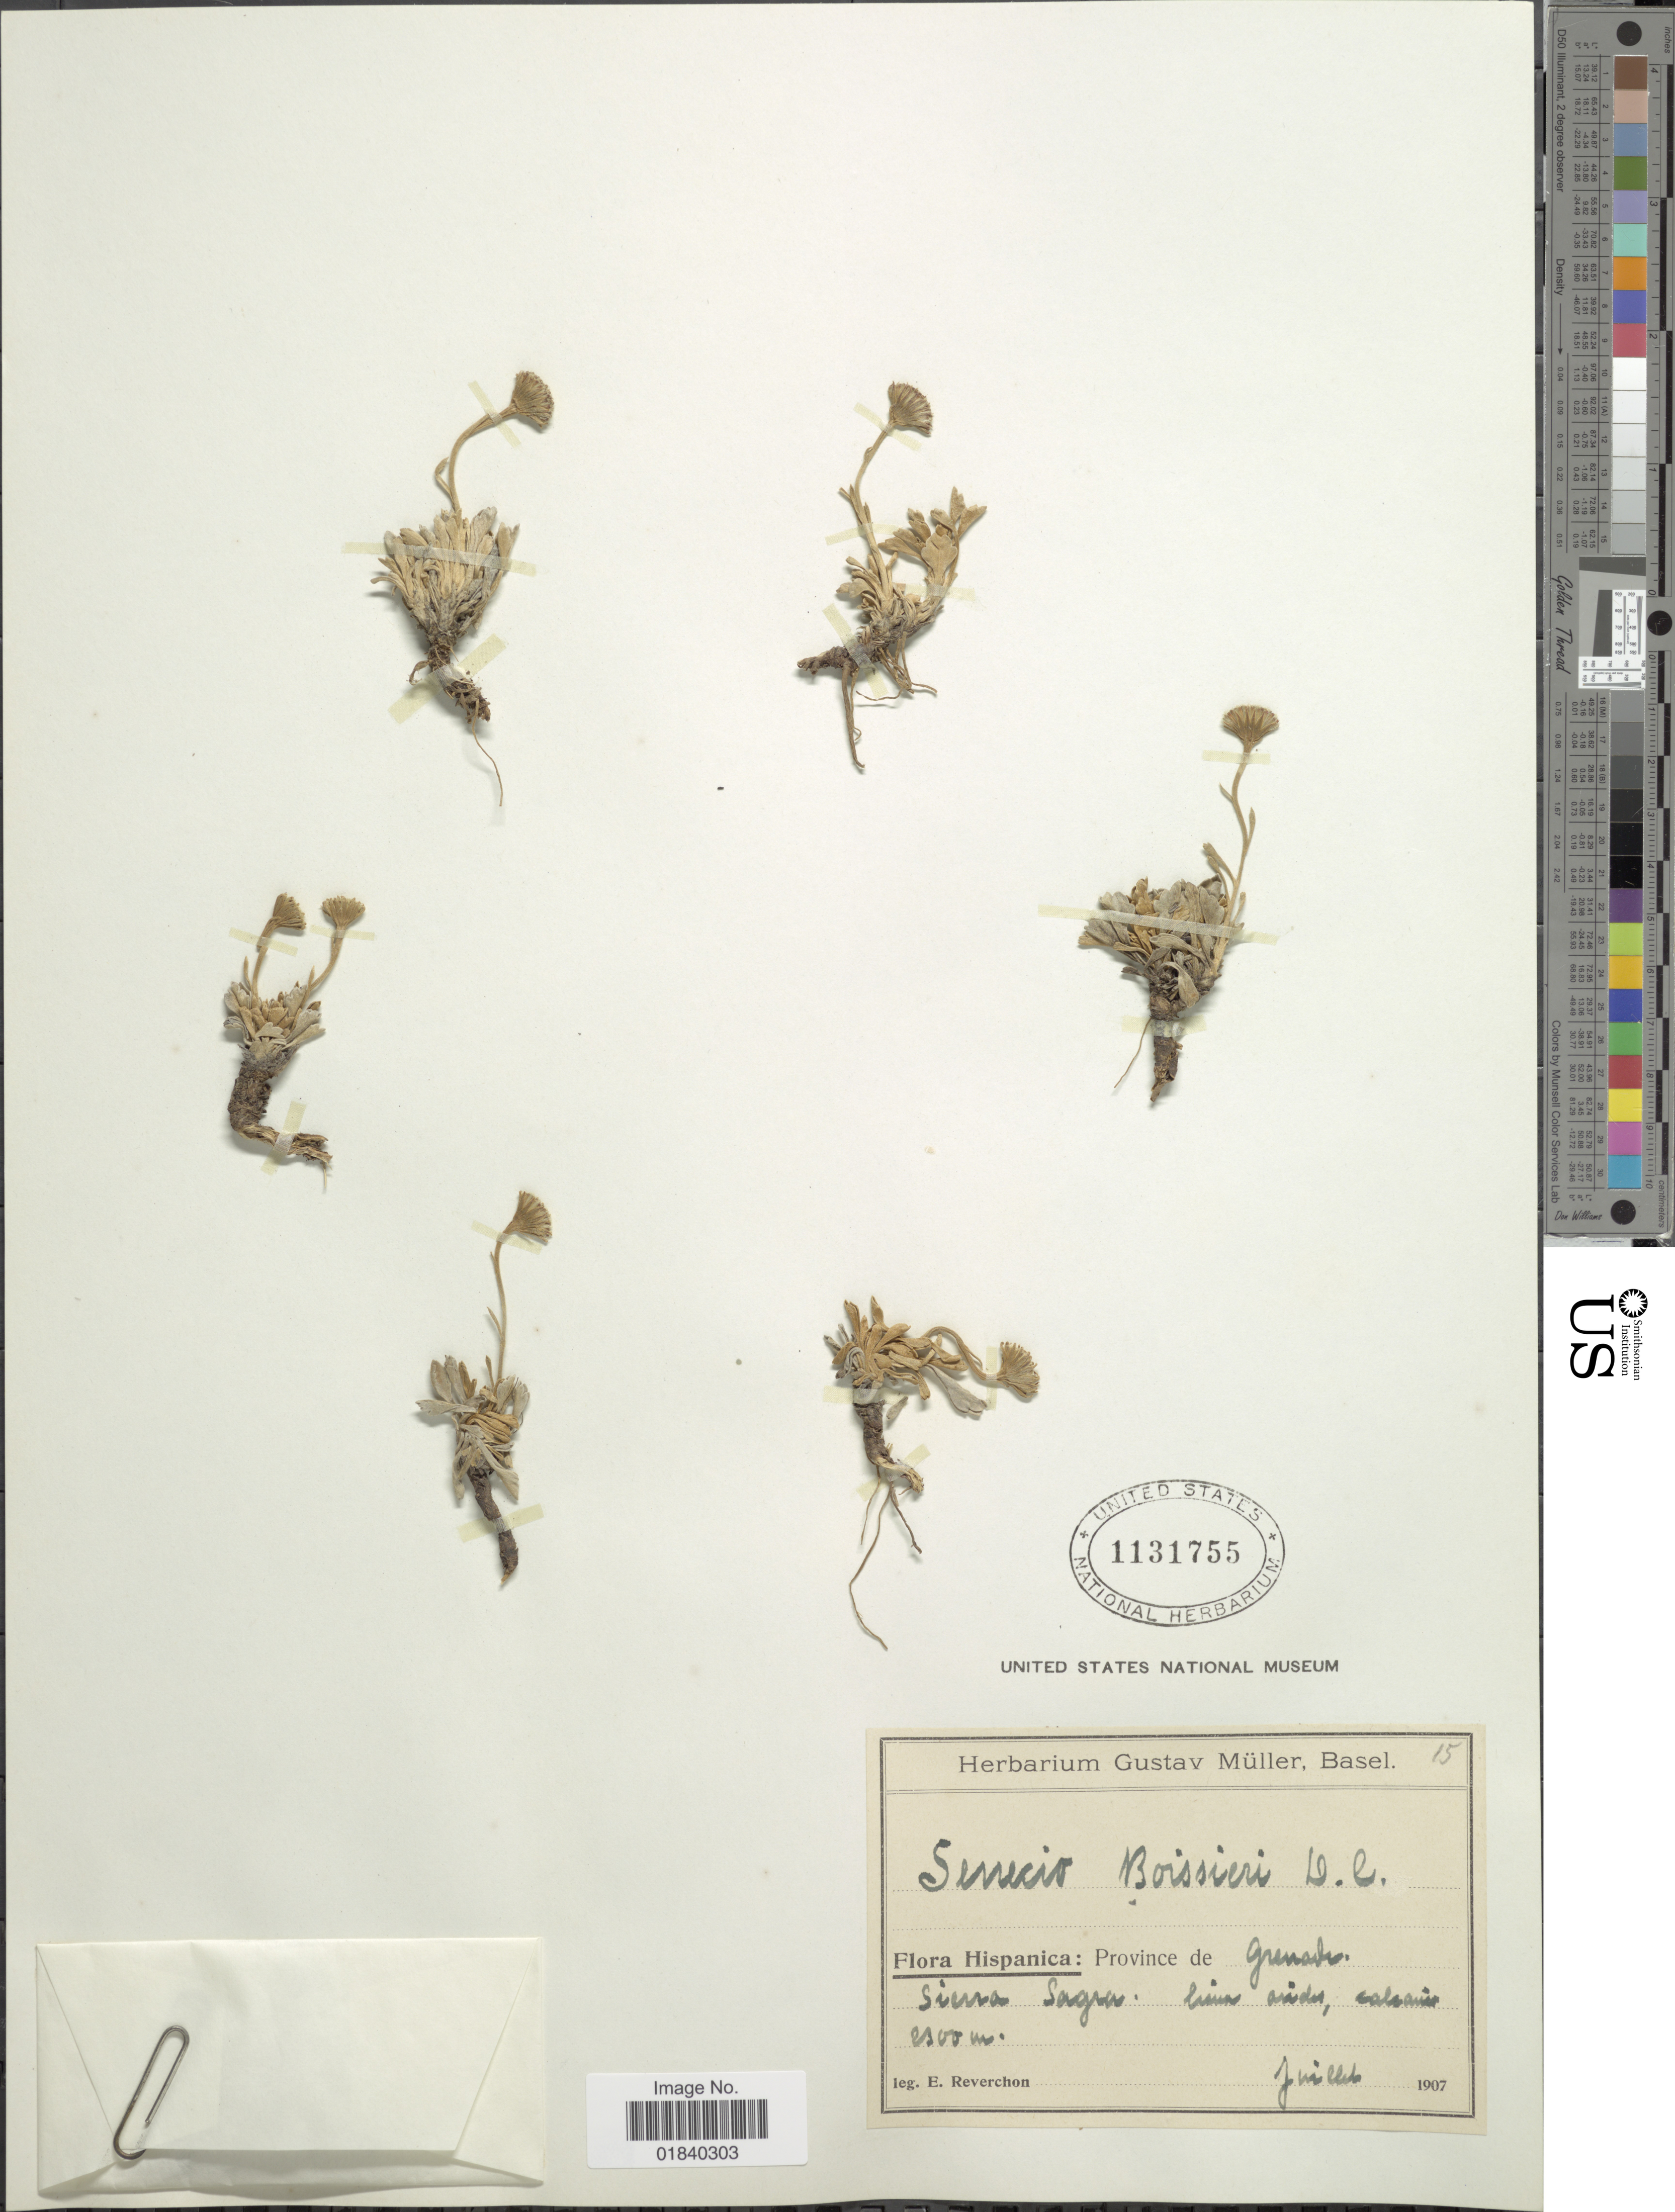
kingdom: Plantae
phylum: Tracheophyta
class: Magnoliopsida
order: Asterales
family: Asteraceae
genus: Jacobaea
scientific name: Jacobaea boissieri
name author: (DC.) Pelser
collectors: E. Reverchon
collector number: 15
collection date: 1907-07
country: Spain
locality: Hispanica: Province de Grenade Sierra Sagra.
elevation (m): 2300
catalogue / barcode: US 1131755